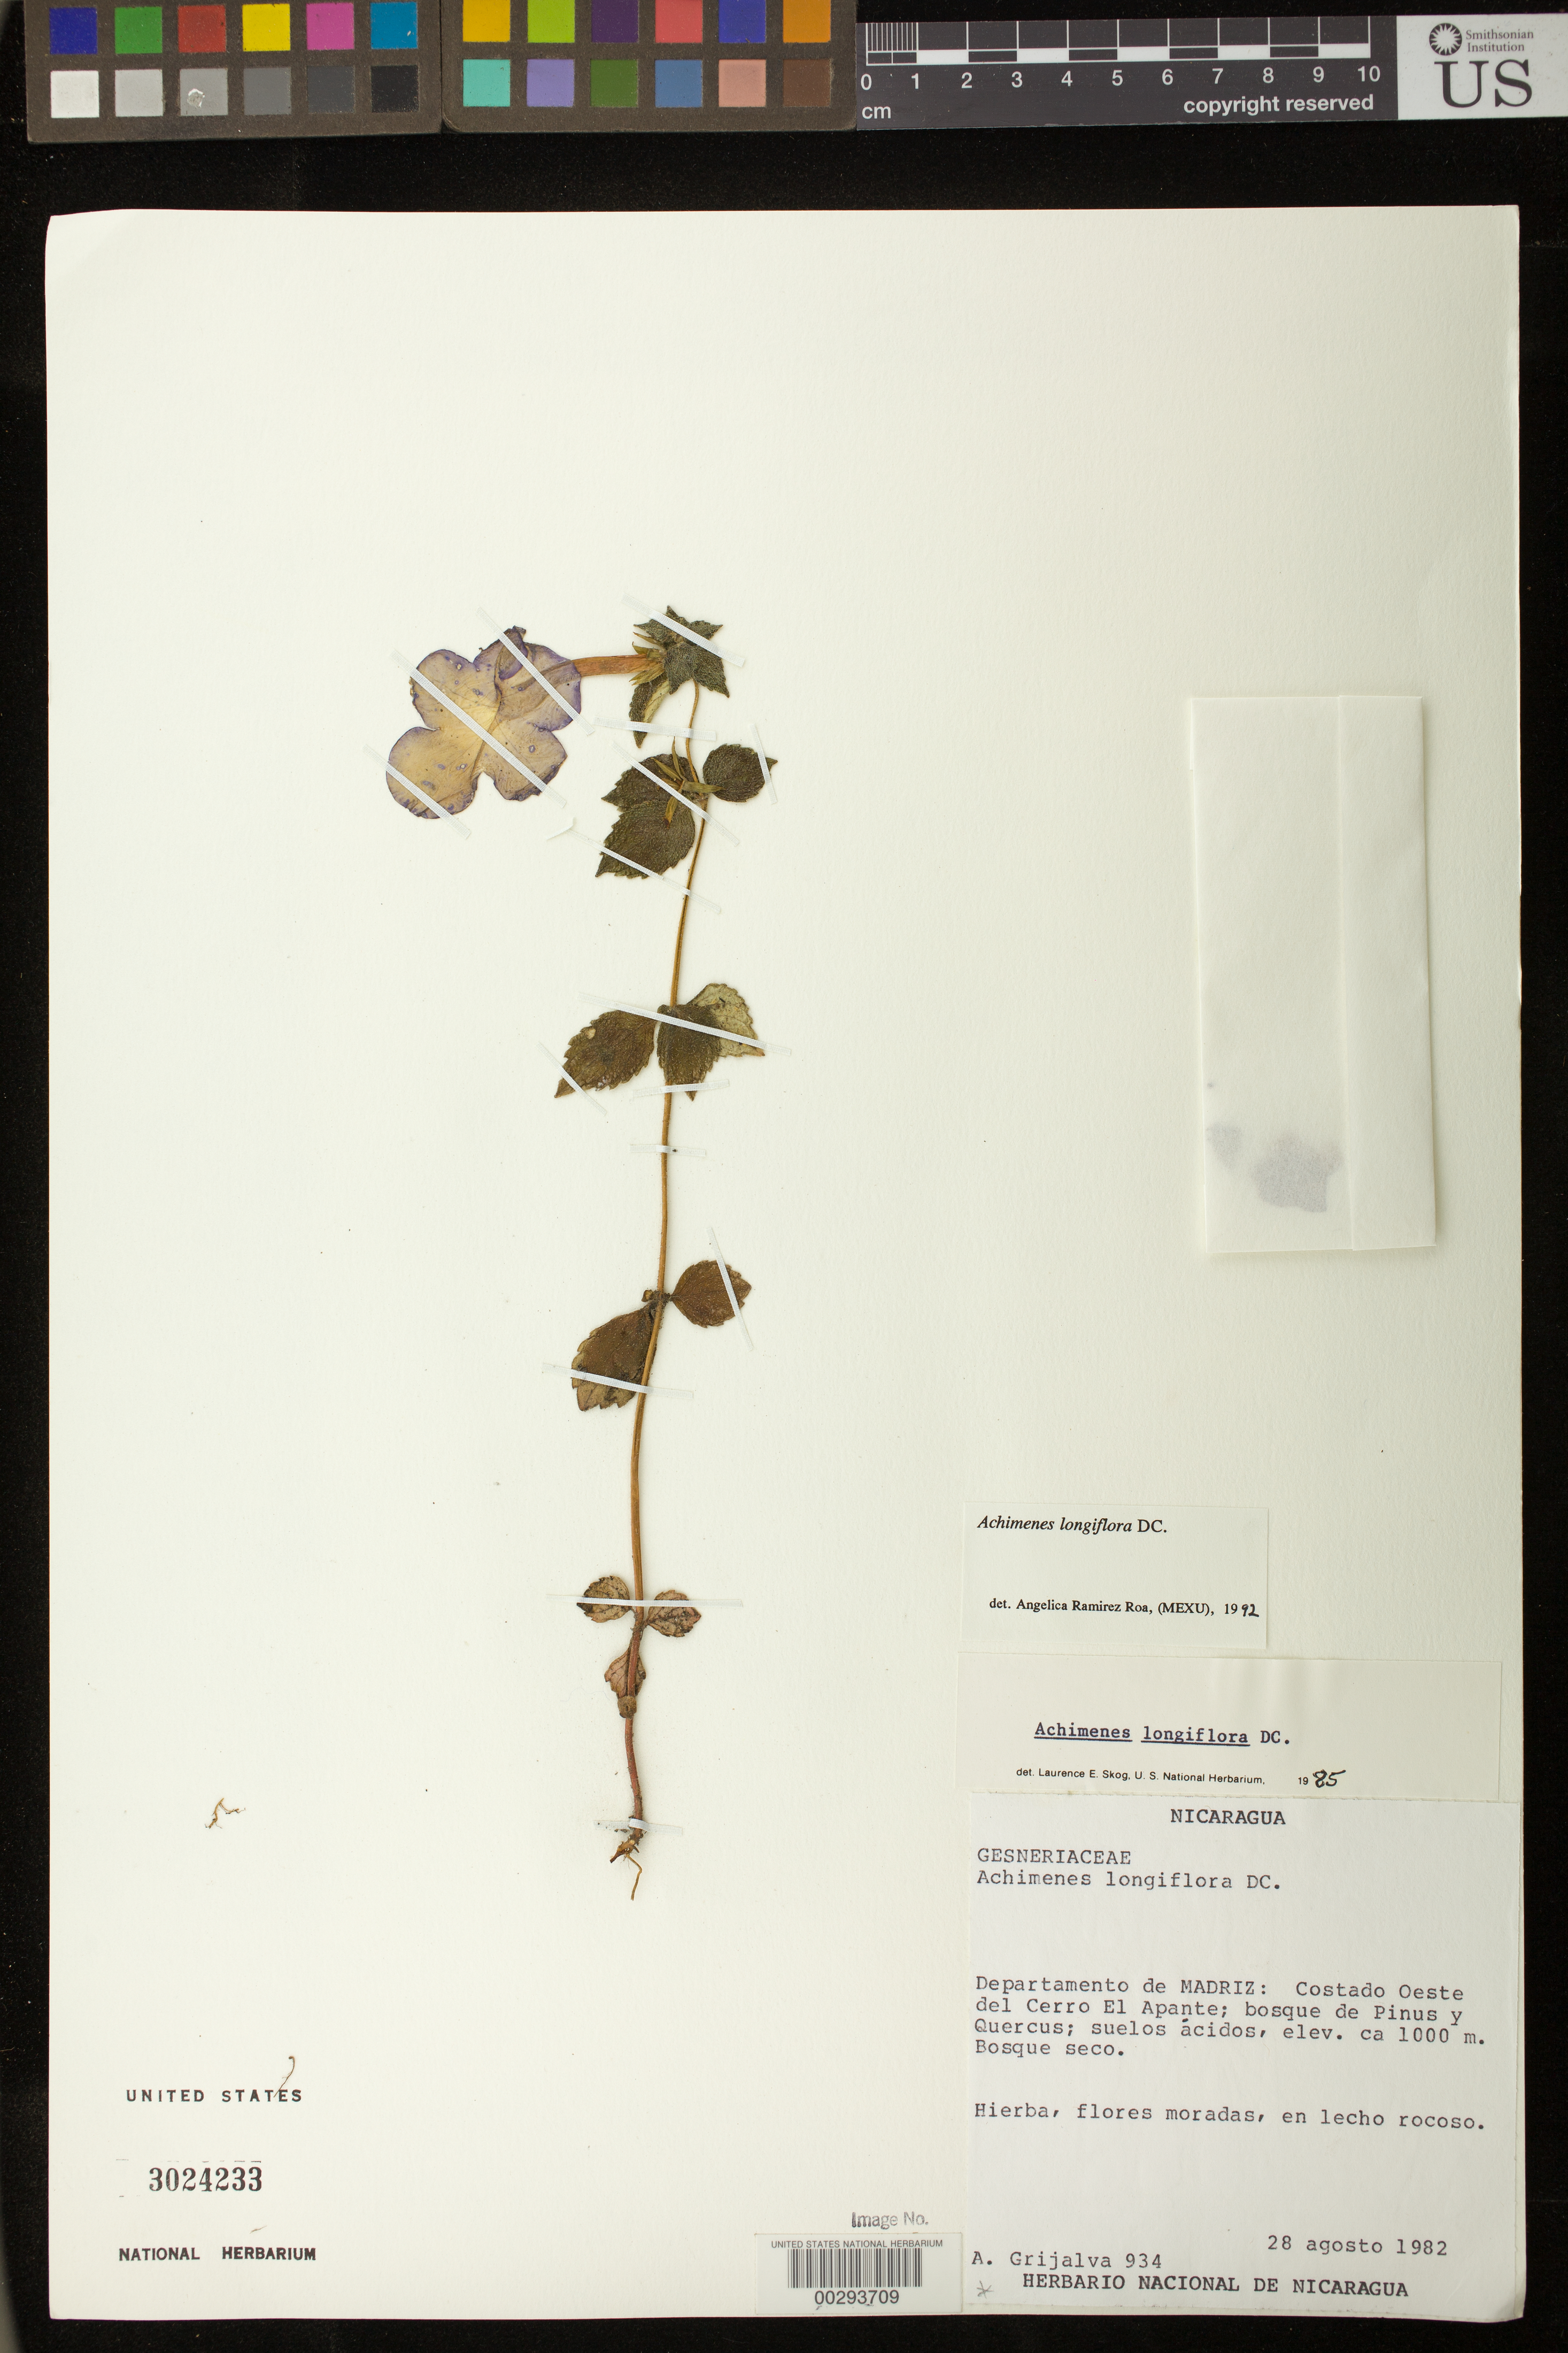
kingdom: Plantae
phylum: Tracheophyta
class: Magnoliopsida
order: Lamiales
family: Gesneriaceae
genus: Achimenes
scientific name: Achimenes longiflora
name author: DC.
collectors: A. Grijalva P.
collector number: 934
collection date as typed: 28 Aug 1982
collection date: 1982-08-28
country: Nicaragua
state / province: Madriz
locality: West side of Cerro El Apante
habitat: Forest of pine and oak; in rocky bed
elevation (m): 1000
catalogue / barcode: US 3024233